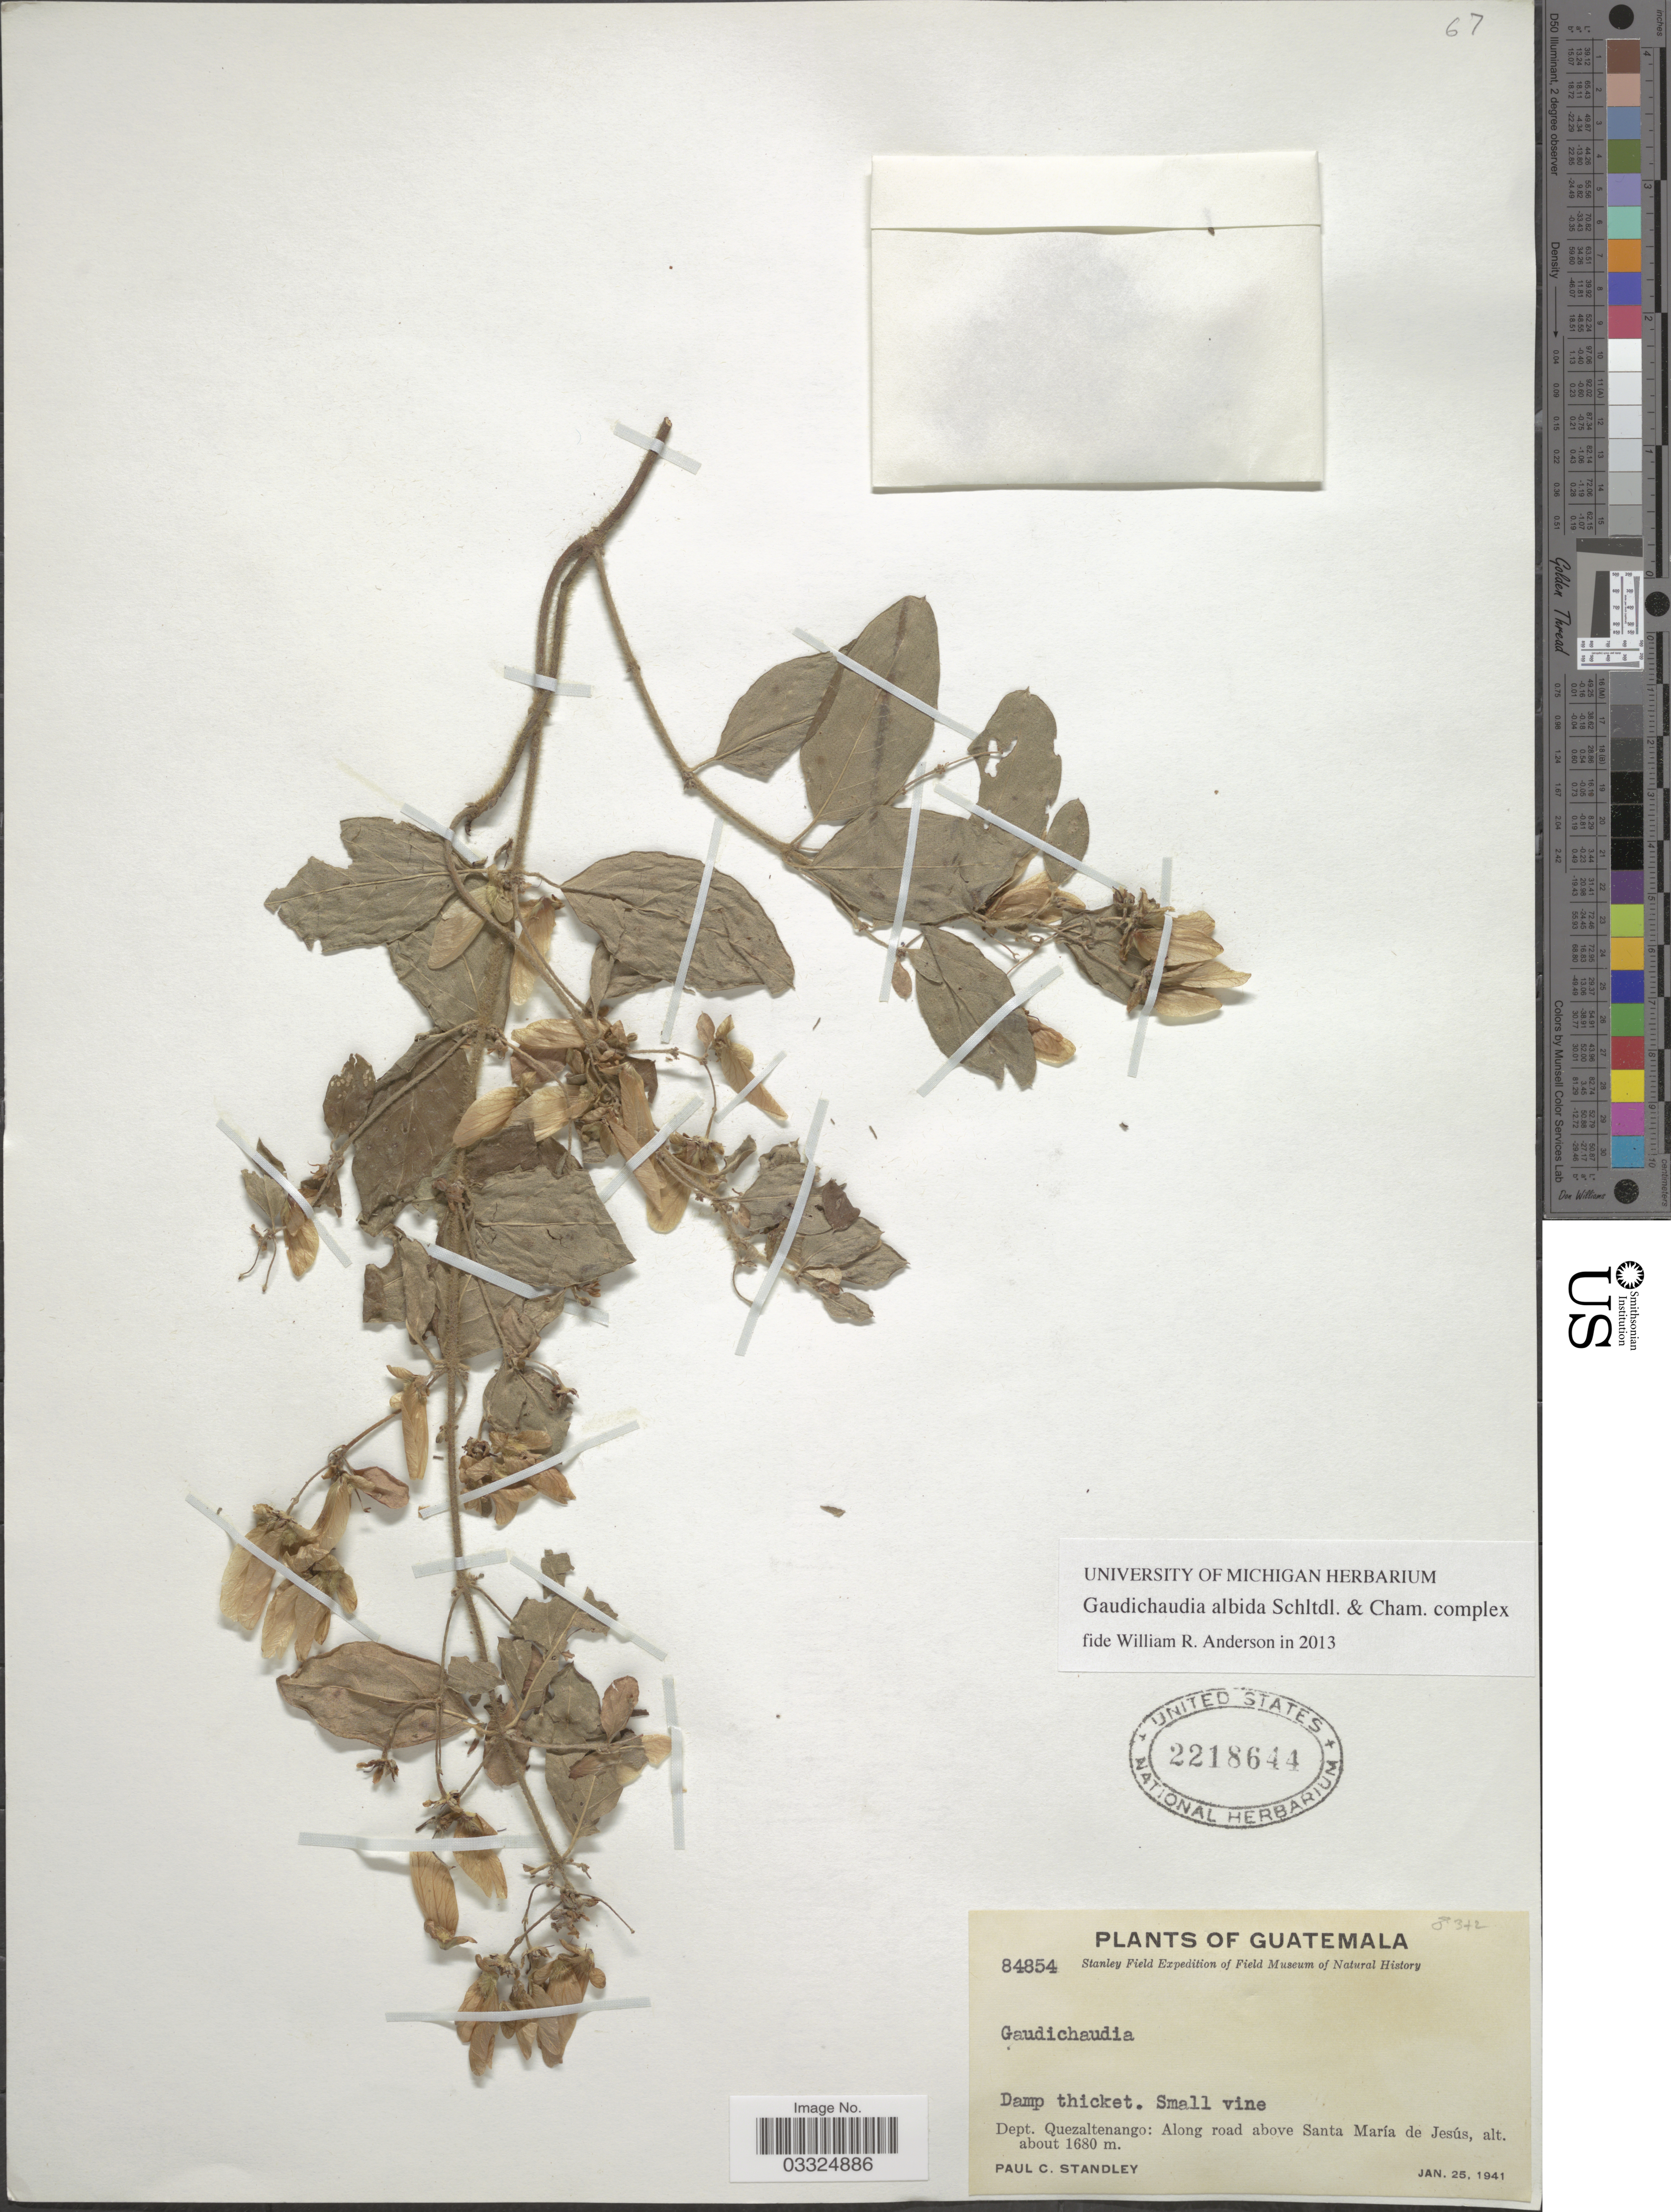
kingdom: Plantae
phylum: Tracheophyta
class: Magnoliopsida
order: Malpighiales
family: Malpighiaceae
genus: Gaudichaudia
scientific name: Gaudichaudia albida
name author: Schltdl. & Cham.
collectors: P. C. Standley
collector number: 84854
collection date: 1941-01-25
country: Guatemala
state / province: Quetzaltenango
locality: Dept. Quezaltenango: Along road above Santa María de Jesús.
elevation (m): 1680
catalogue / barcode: US 2218644